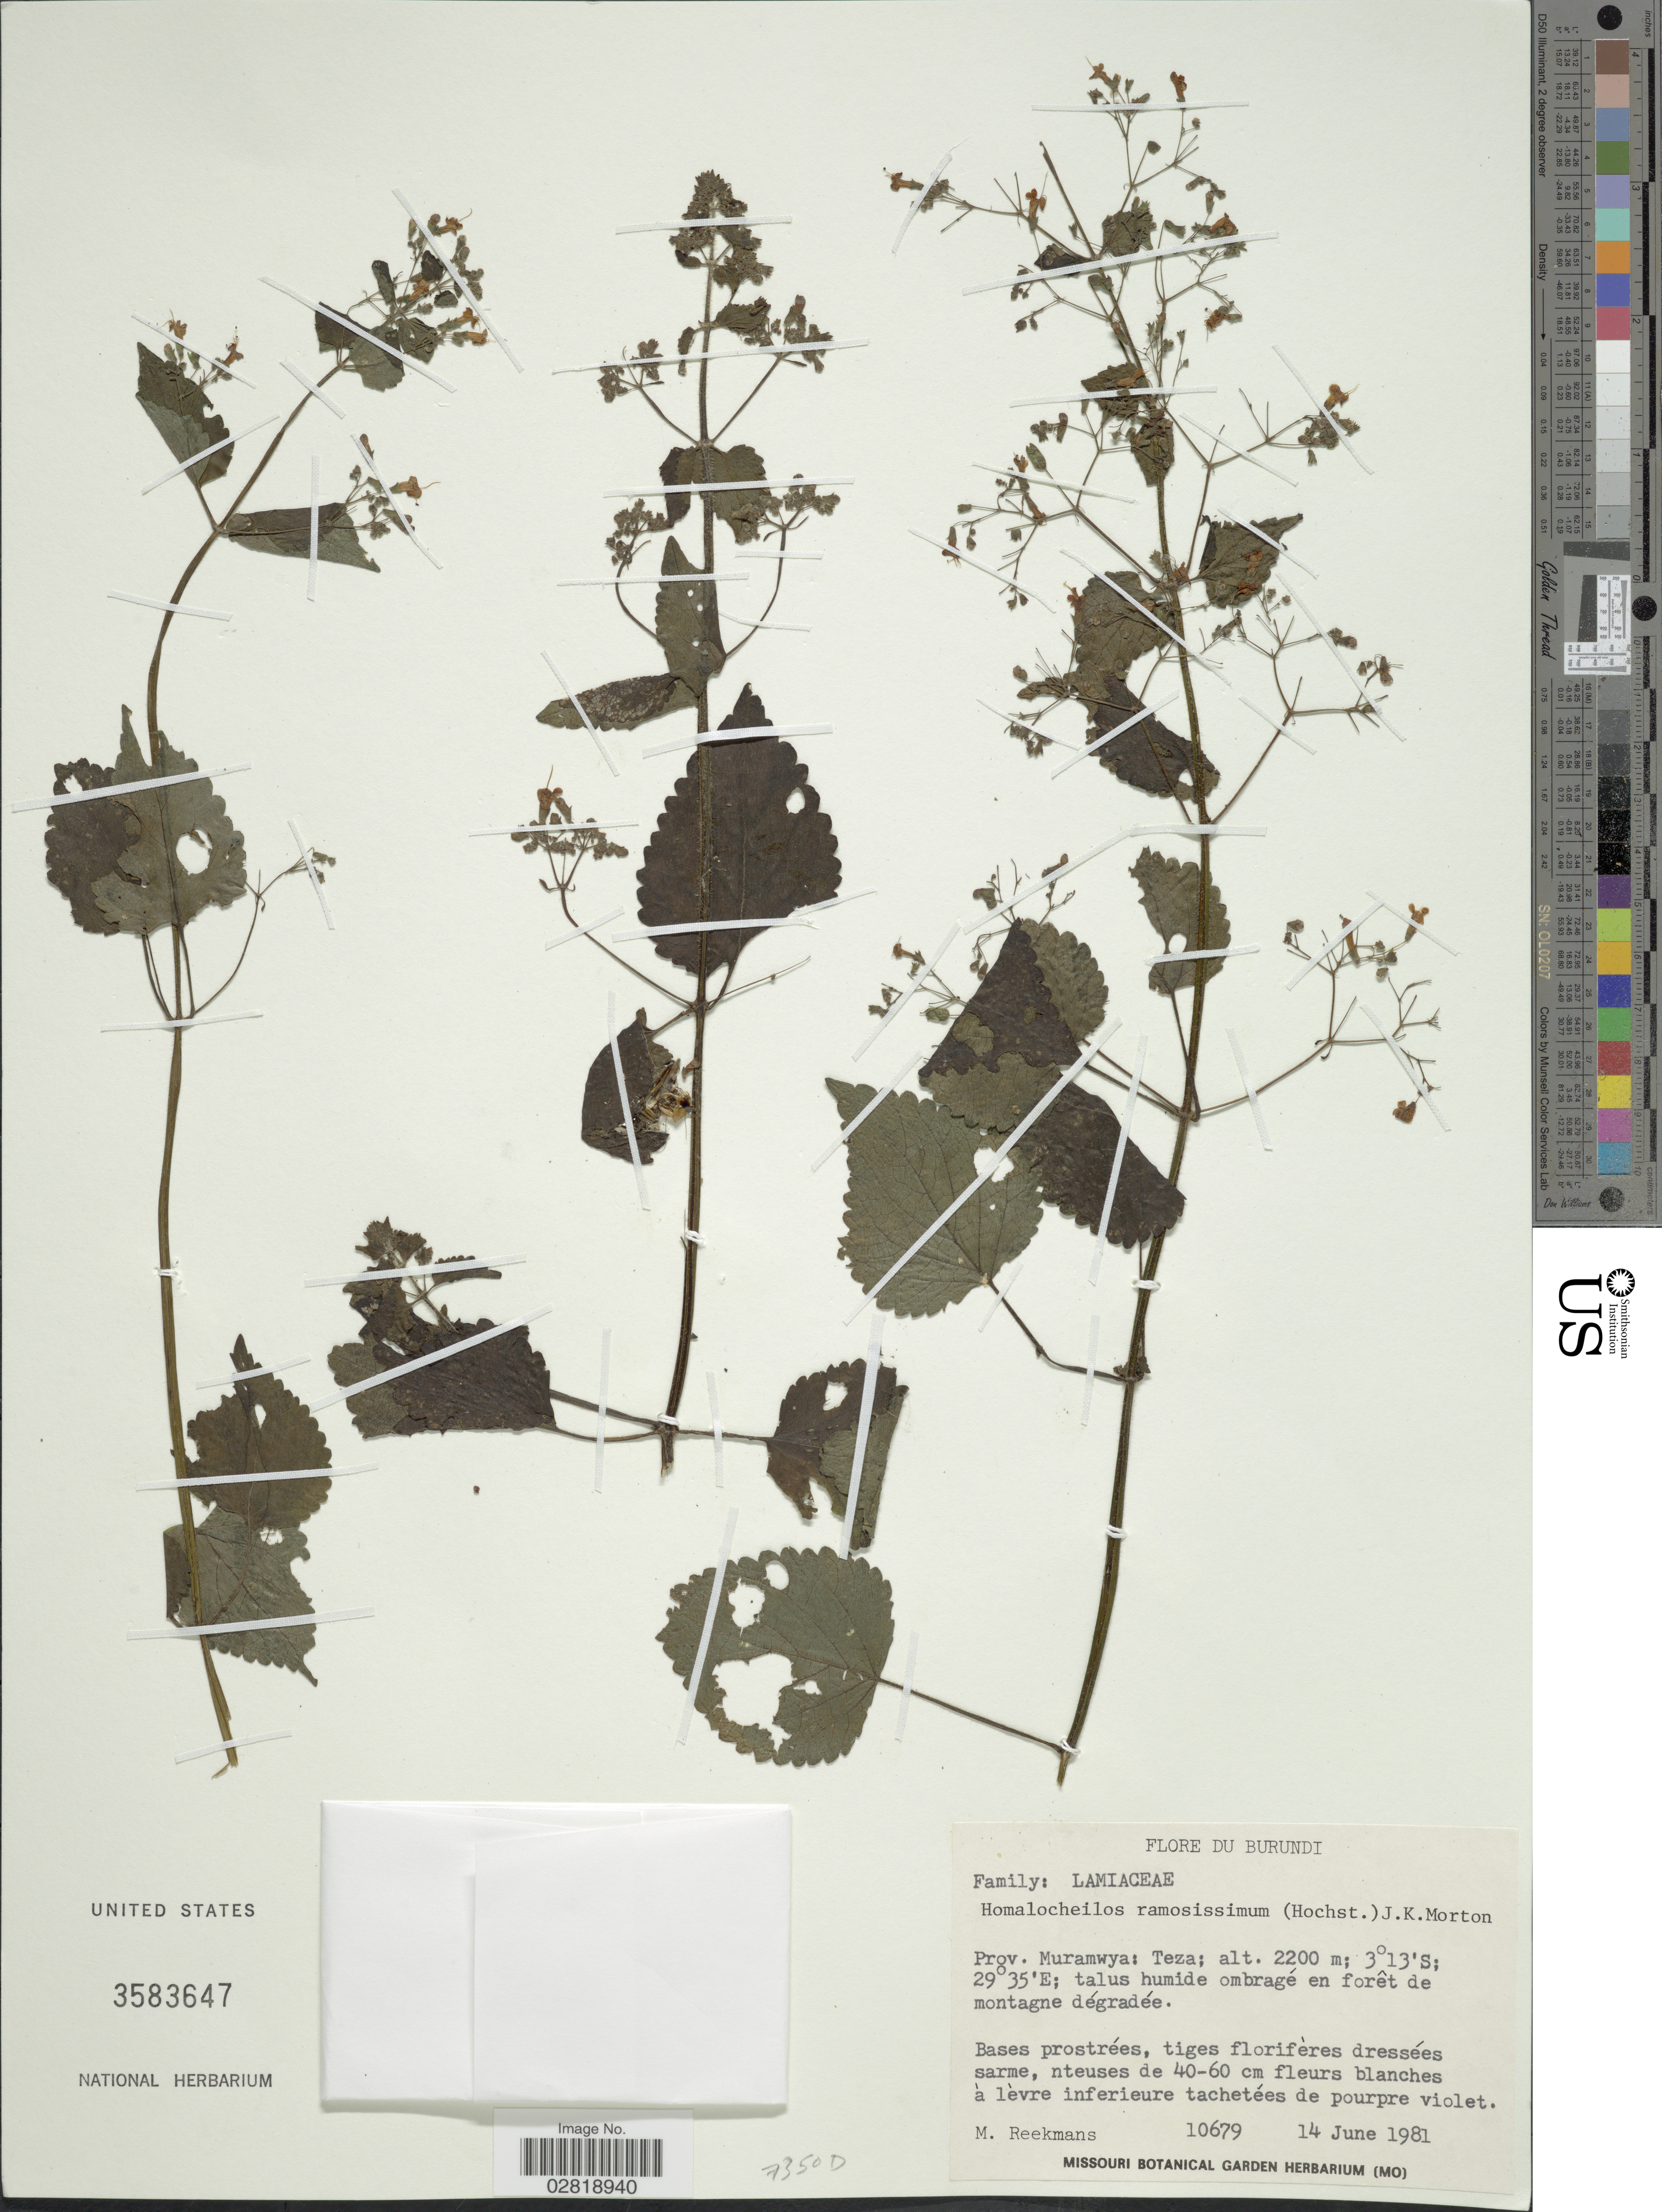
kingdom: Plantae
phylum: Tracheophyta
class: Magnoliopsida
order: Lamiales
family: Lamiaceae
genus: Isodon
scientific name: Isodon ramosissimus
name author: (Hook. f.) Codd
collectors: M. Reekmans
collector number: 10679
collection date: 1981-06-14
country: Burundi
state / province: Muramvya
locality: Prov. Muramwya: Teza.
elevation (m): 2200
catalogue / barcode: US 3583647